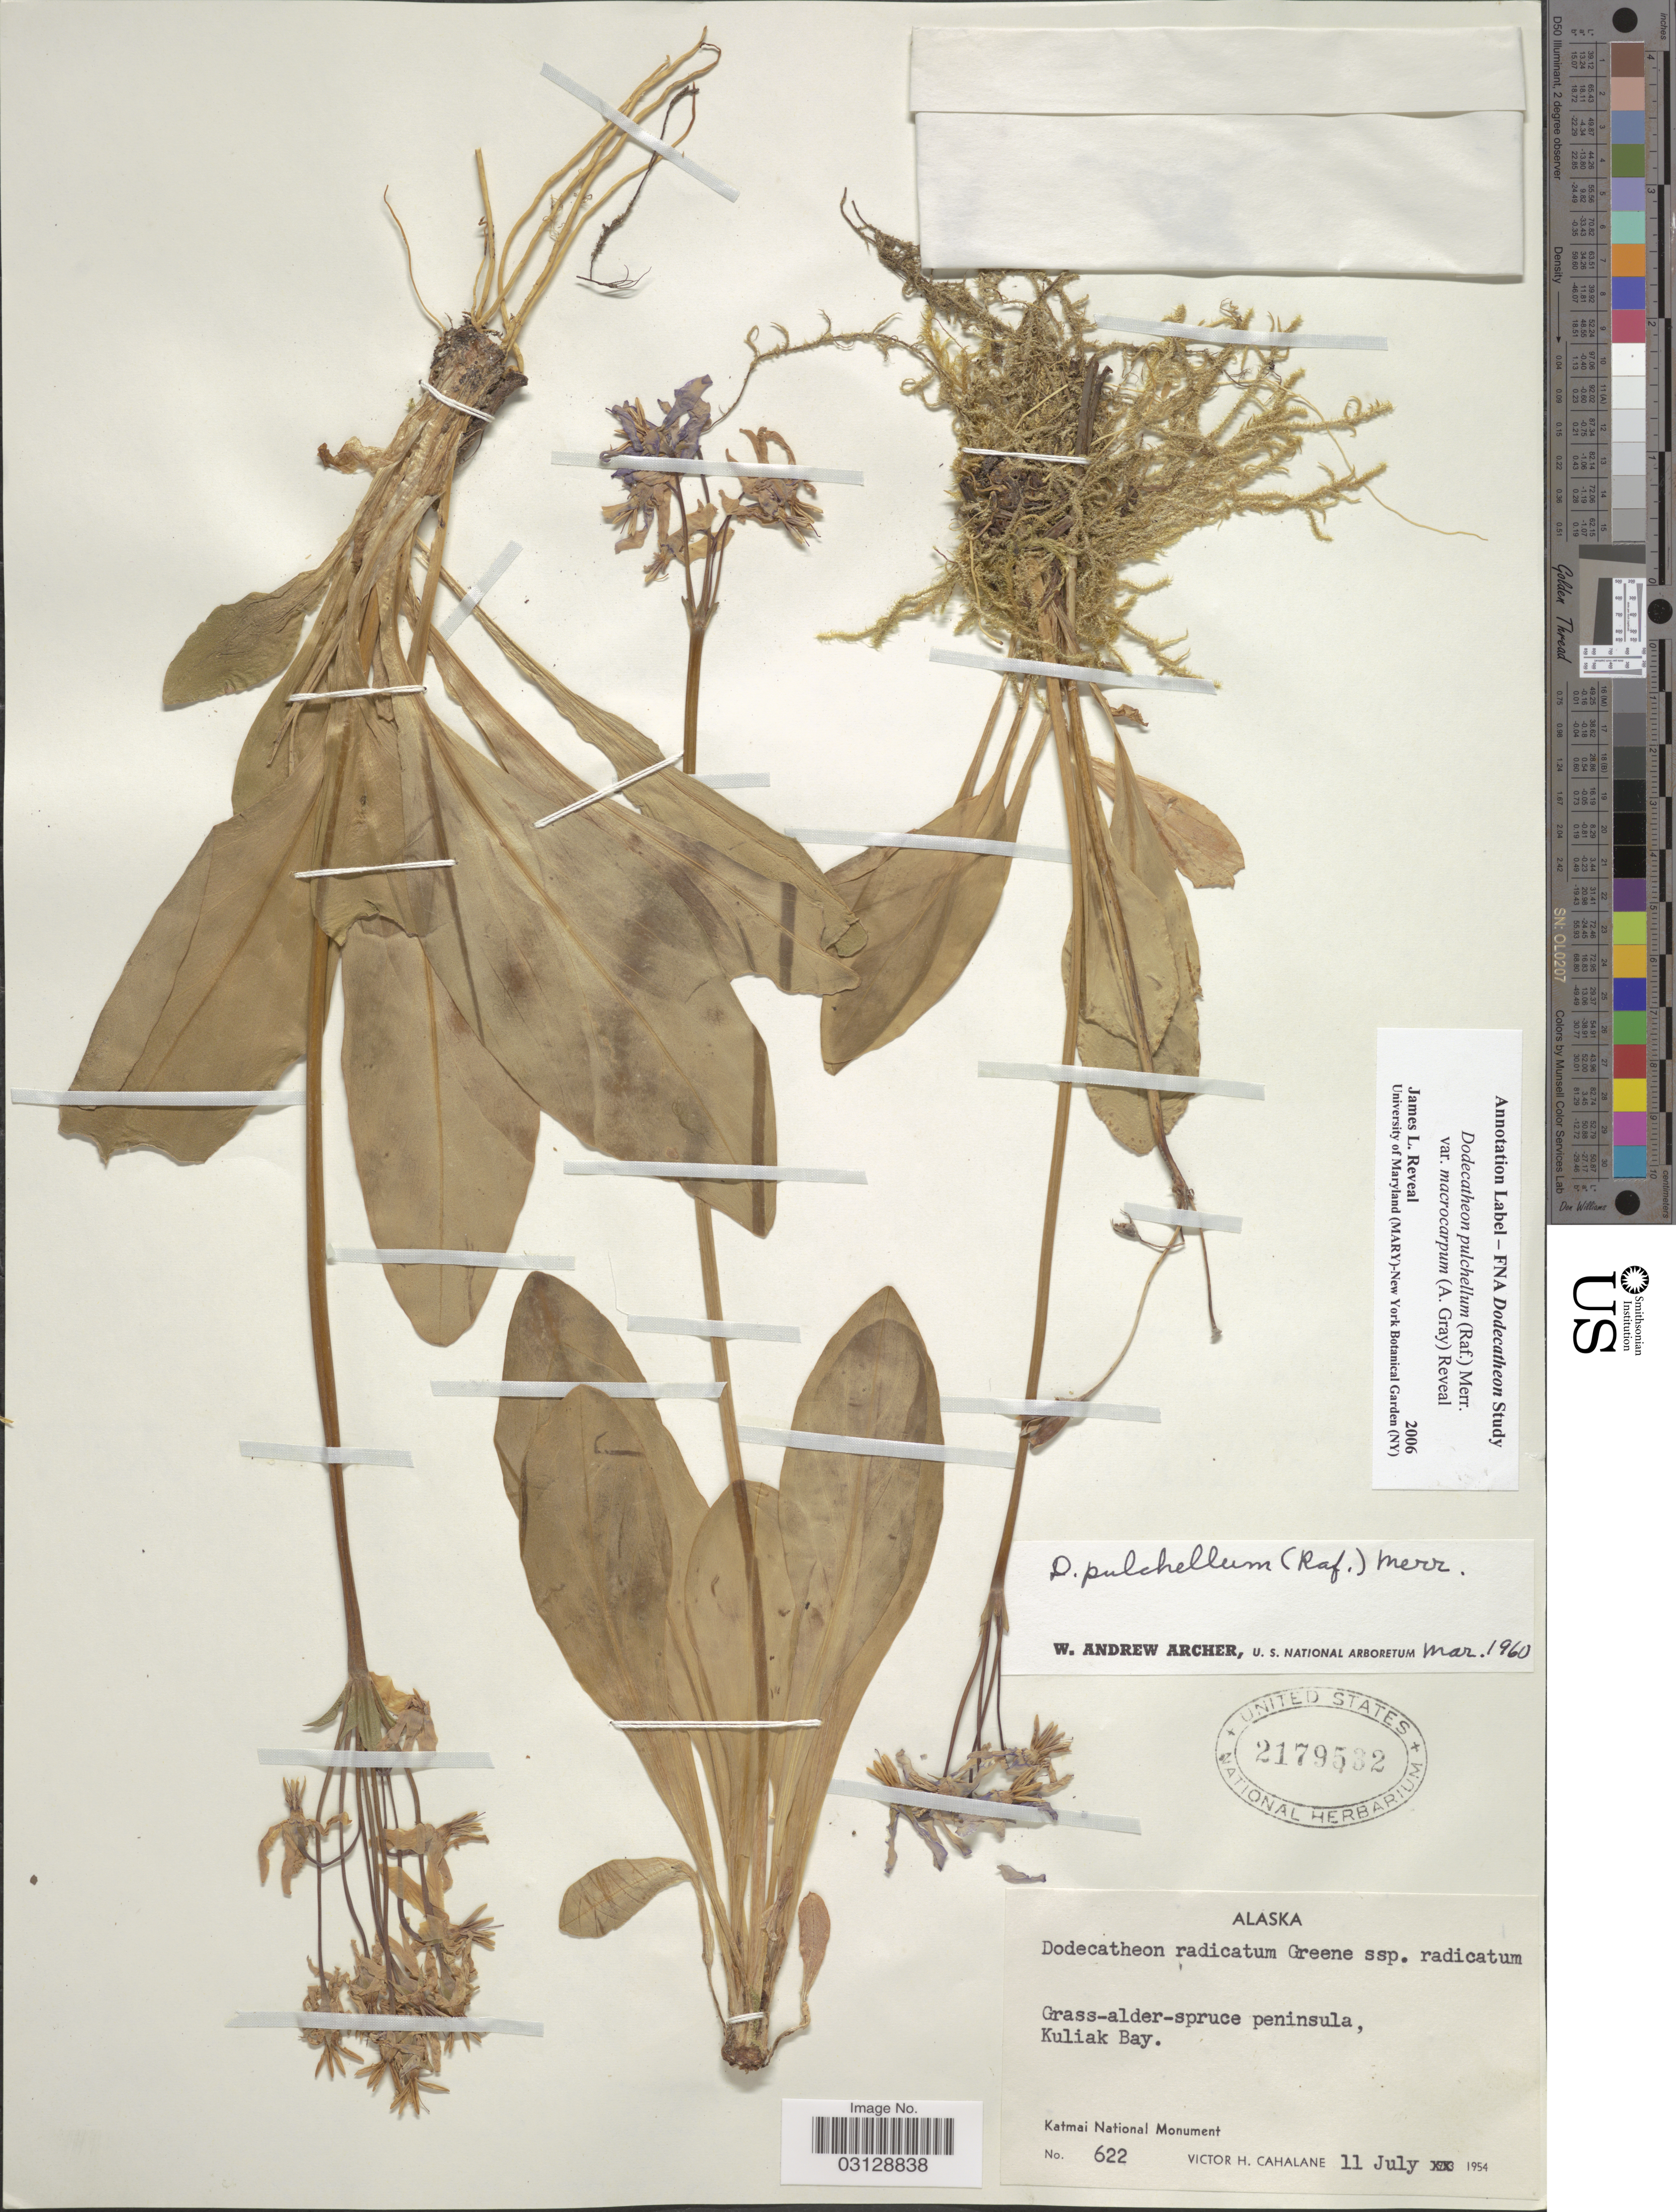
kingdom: Plantae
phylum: Tracheophyta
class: Magnoliopsida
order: Ericales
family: Primulaceae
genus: Dodecatheon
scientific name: Dodecatheon pulchellum var. macrocarpum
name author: (A. Gray) Reveal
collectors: V. Cahalane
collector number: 622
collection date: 1954-07-11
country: United States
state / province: Alaska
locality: Grass-alder-spruce peninsula. Kuliak Bay. Katmai National Monument.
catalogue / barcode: US 2179532